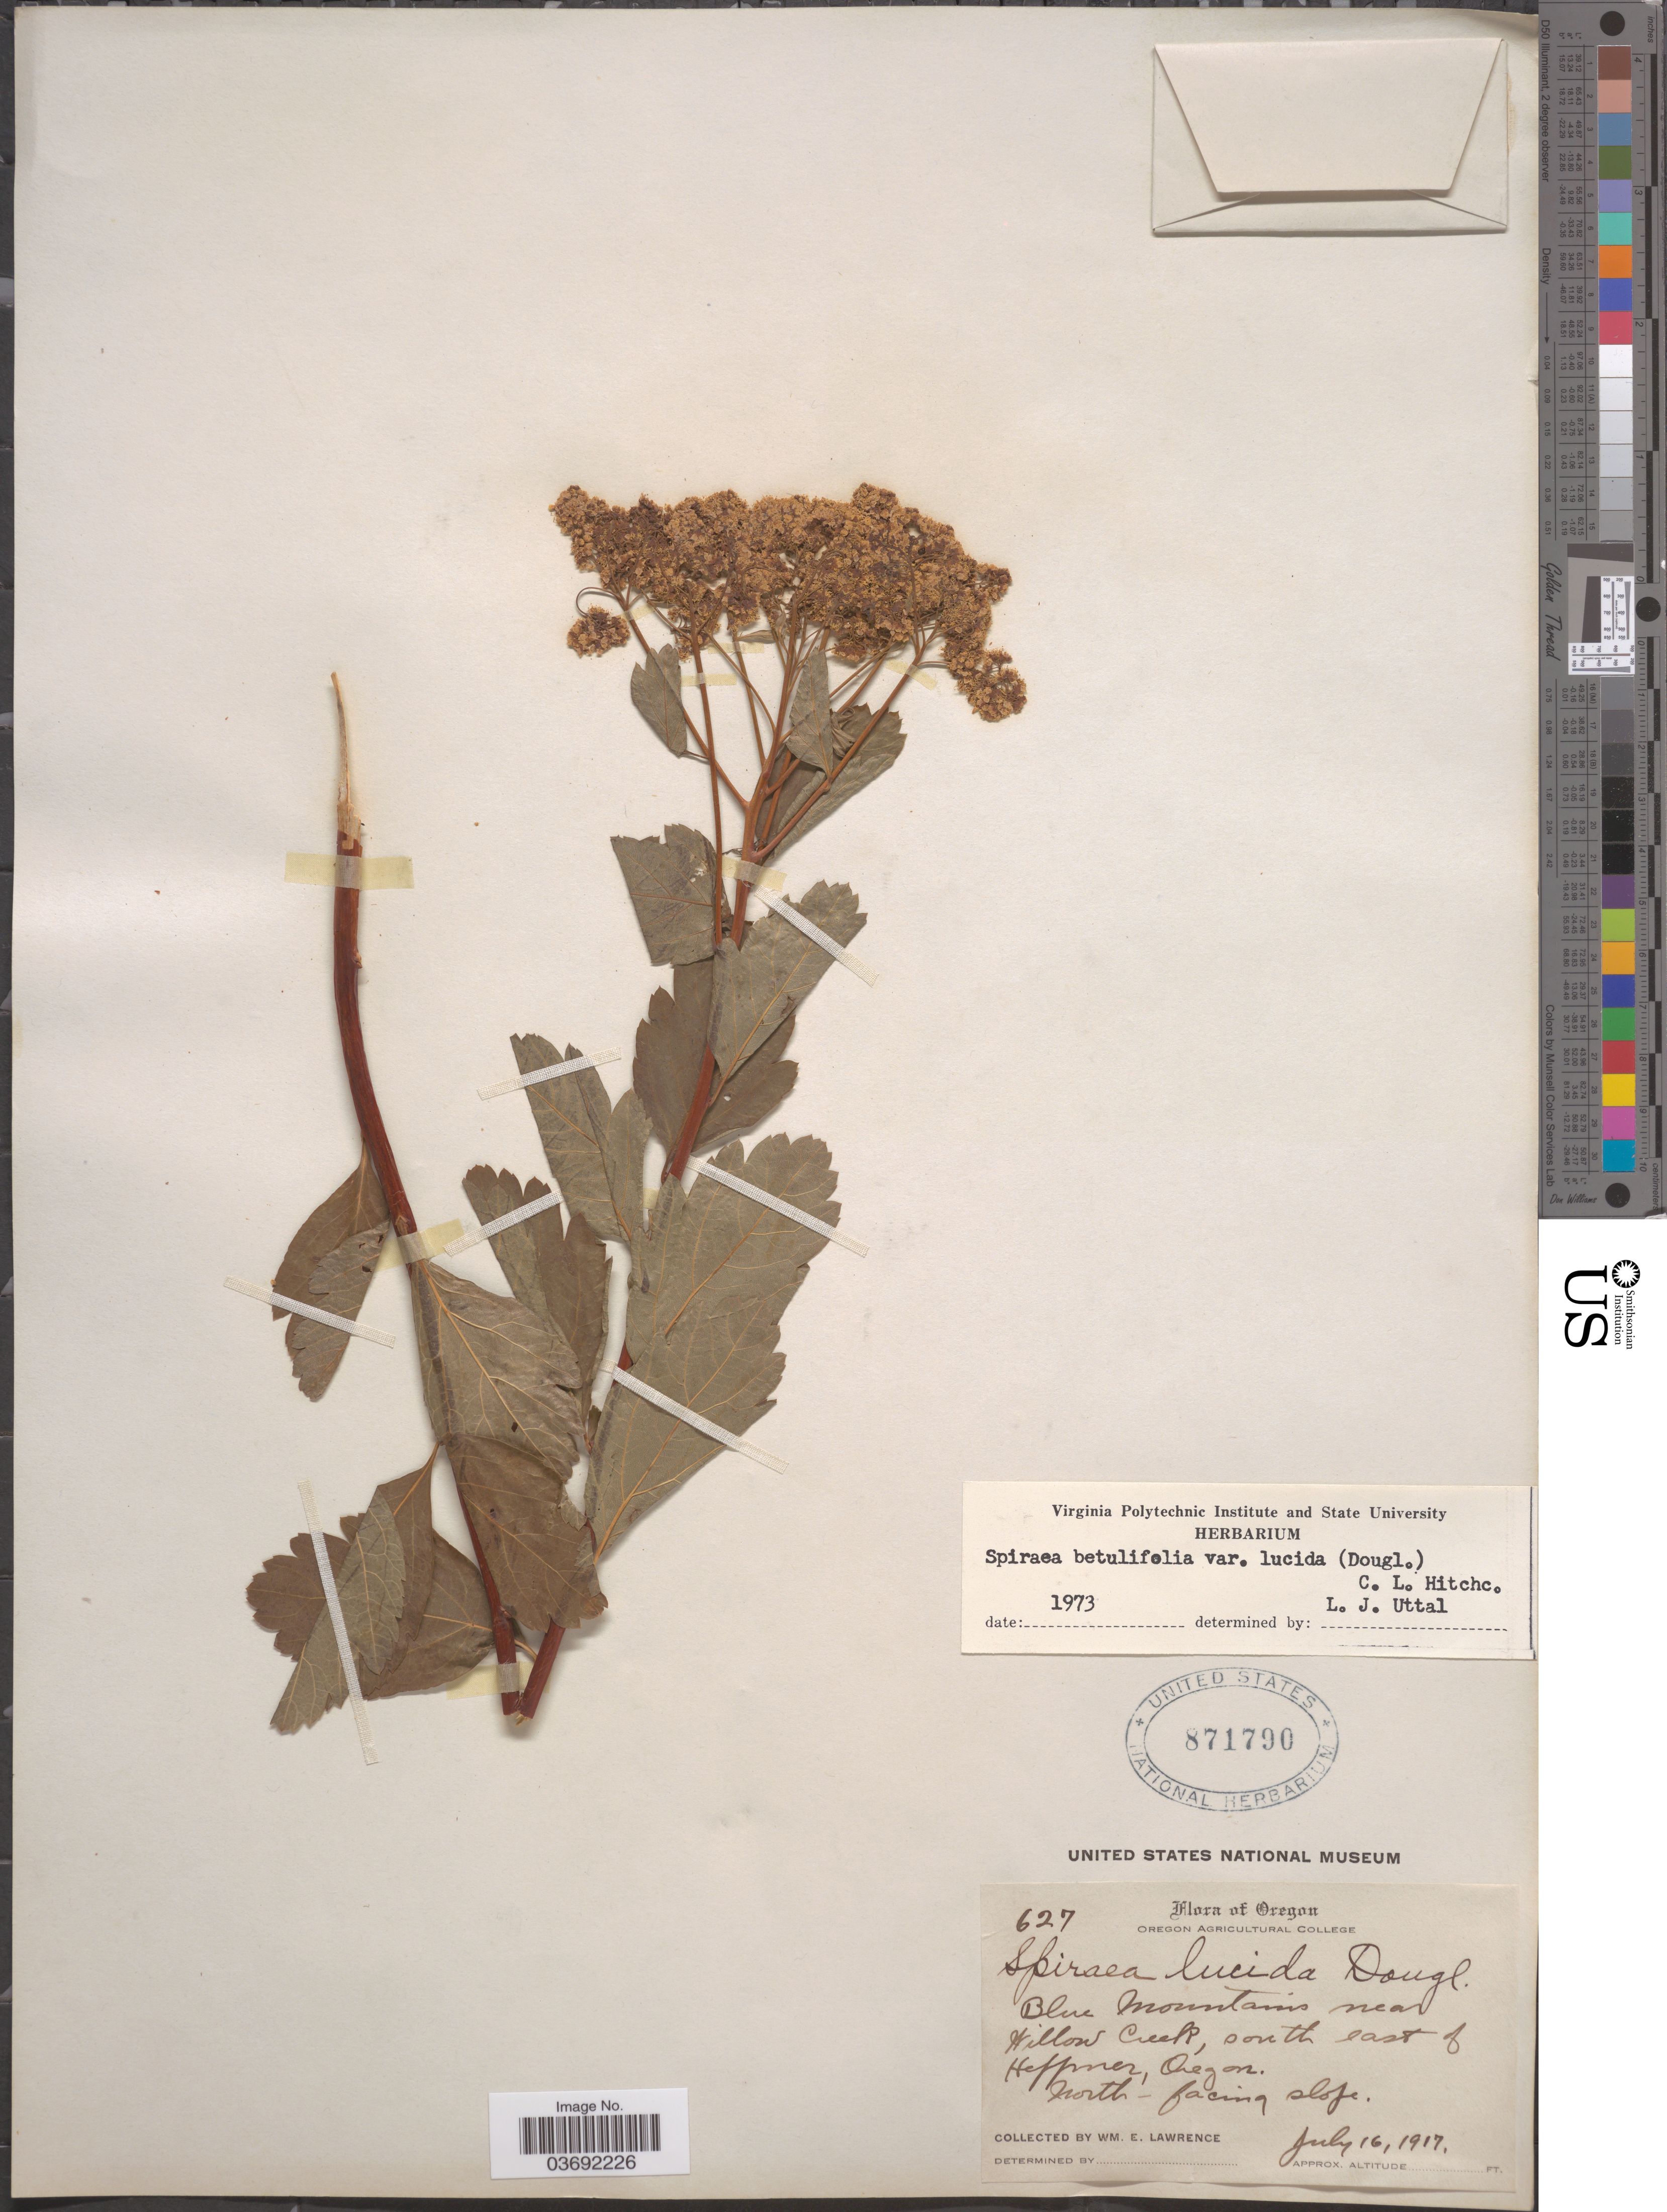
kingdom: Plantae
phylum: Tracheophyta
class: Magnoliopsida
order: Rosales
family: Rosaceae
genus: Spiraea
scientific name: Spiraea betulifolia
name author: Pall.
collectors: W. Lawrence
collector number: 627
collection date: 1917-07-16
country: United States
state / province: Oregon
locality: Blue Mountains near Willow Creek, south east of Heppner. North-facing slope.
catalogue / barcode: US 871790